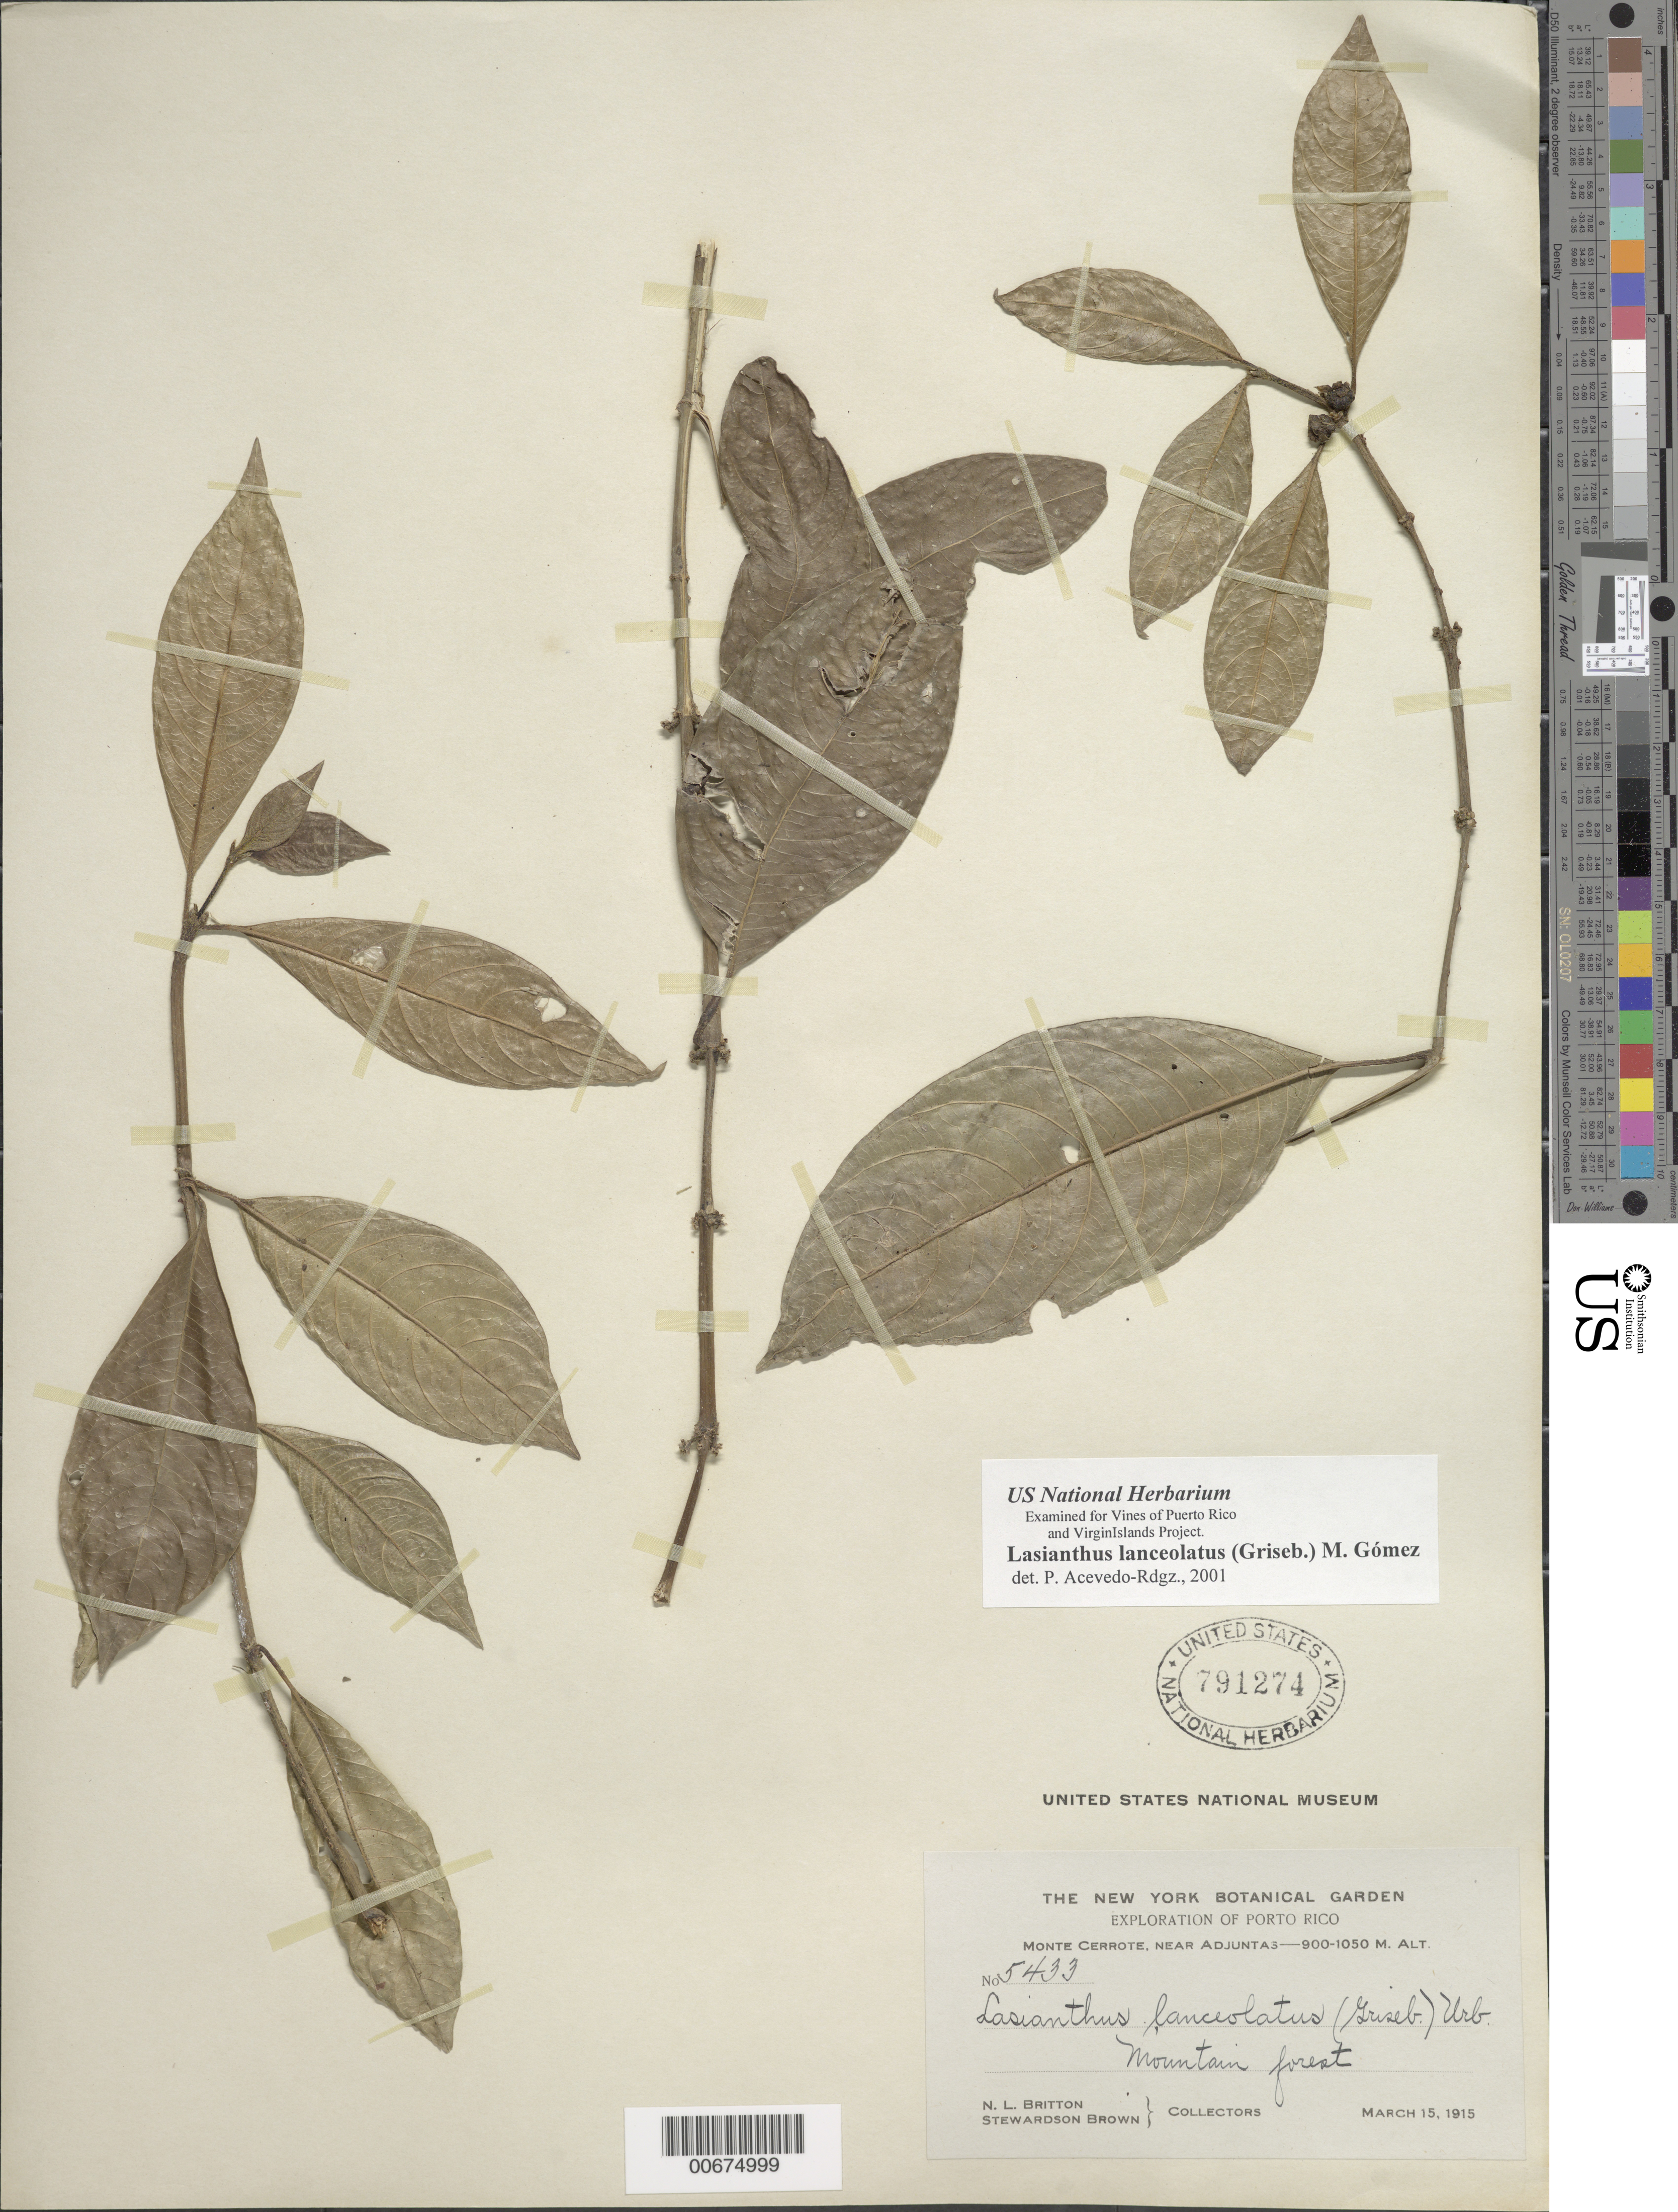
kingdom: Plantae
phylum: Tracheophyta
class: Magnoliopsida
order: Gentianales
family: Rubiaceae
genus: Lasianthus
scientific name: Lasianthus lanceolatus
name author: (Griseb.) Urb.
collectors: N. Britton & S. Brown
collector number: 5433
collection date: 1915-03-15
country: Puerto Rico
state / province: Adjuntas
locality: Monte Cerrote, Near Adjuntas, Mountain forest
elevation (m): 900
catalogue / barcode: US 791274